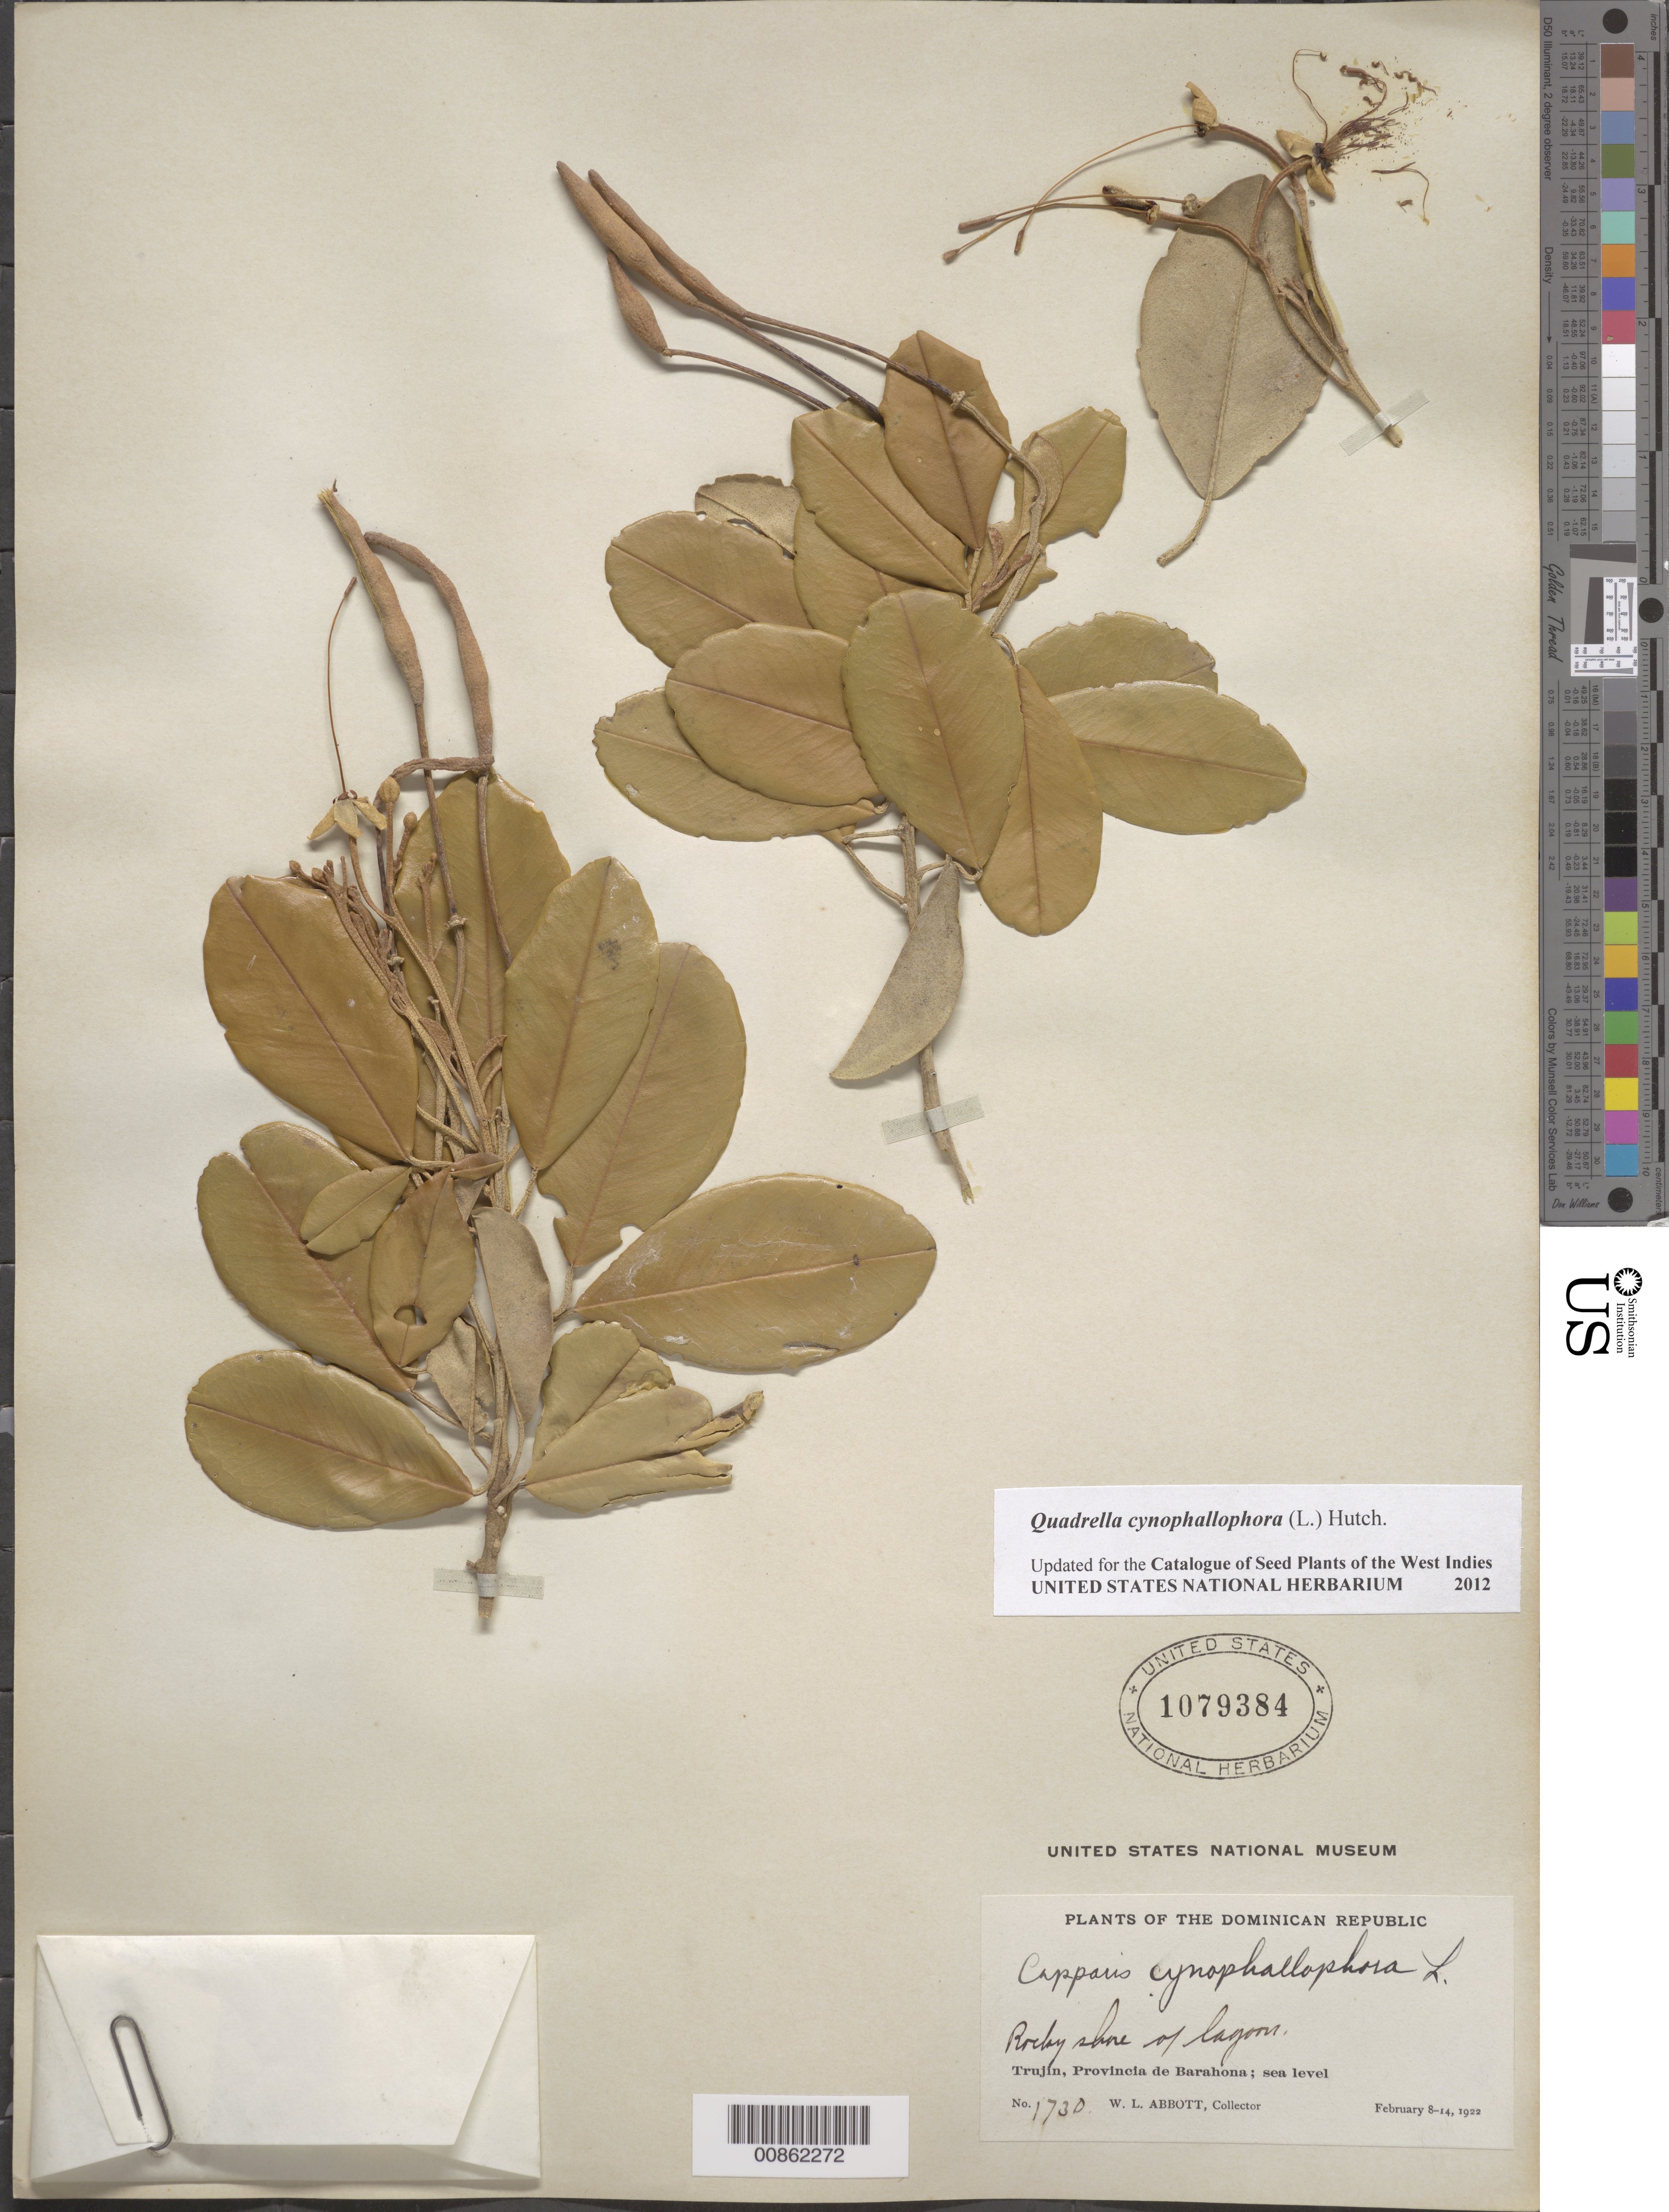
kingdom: Plantae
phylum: Tracheophyta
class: Magnoliopsida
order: Brassicales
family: Capparaceae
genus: Quadrella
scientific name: Quadrella cynophallophora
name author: (L.) Hutch.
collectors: W. L. Abbott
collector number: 1730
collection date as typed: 08 Feb 1922 to 14 Feb 1922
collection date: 1922-02-08/1922-02-14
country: Dominican Republic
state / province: Barahona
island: Hispaniola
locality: Trujin.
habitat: Rocky shore of lagoon.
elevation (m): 0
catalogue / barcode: US 1079384